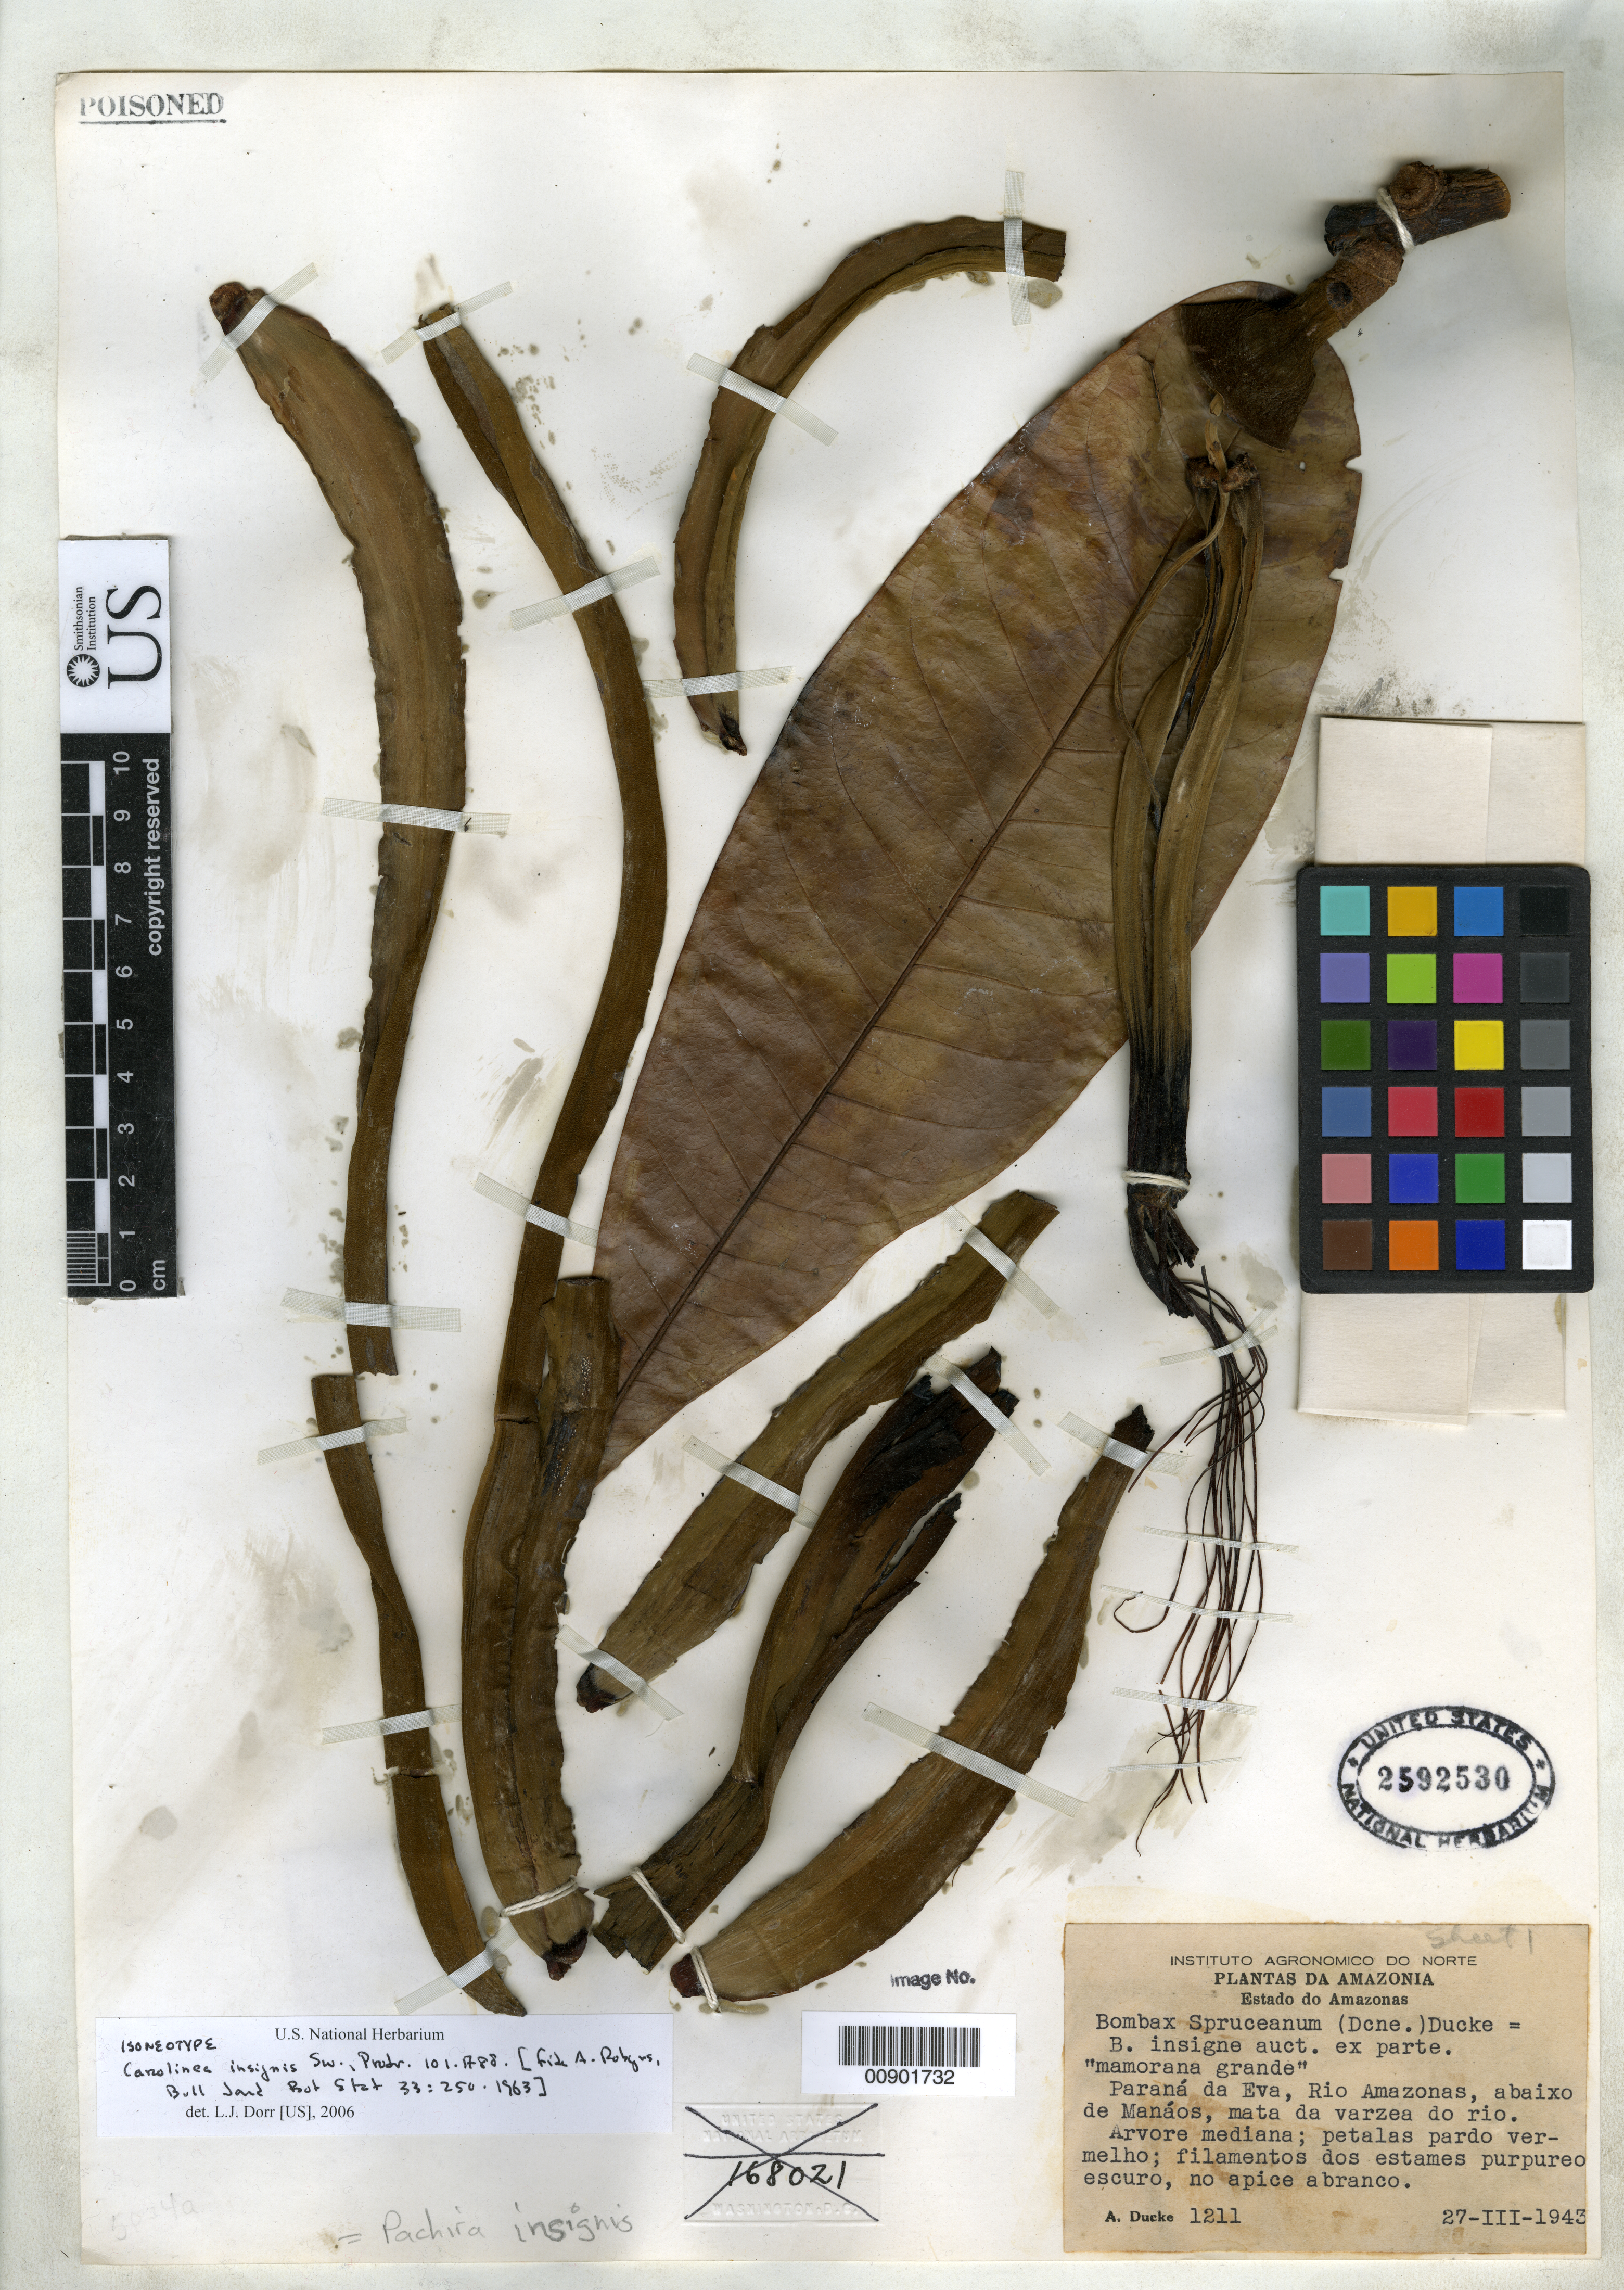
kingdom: Plantae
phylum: Tracheophyta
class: Magnoliopsida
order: Malvales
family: Malvaceae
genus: Carolinea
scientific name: Carolinea insignis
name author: Sw.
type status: Isoneotype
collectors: A. Ducke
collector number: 1211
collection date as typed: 27 Mar 1943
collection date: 1943-03-27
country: Brazil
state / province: Amazonas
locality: Paraná da Eva, Rio Amazonas, abaixo de Manáos.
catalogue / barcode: US 2592530